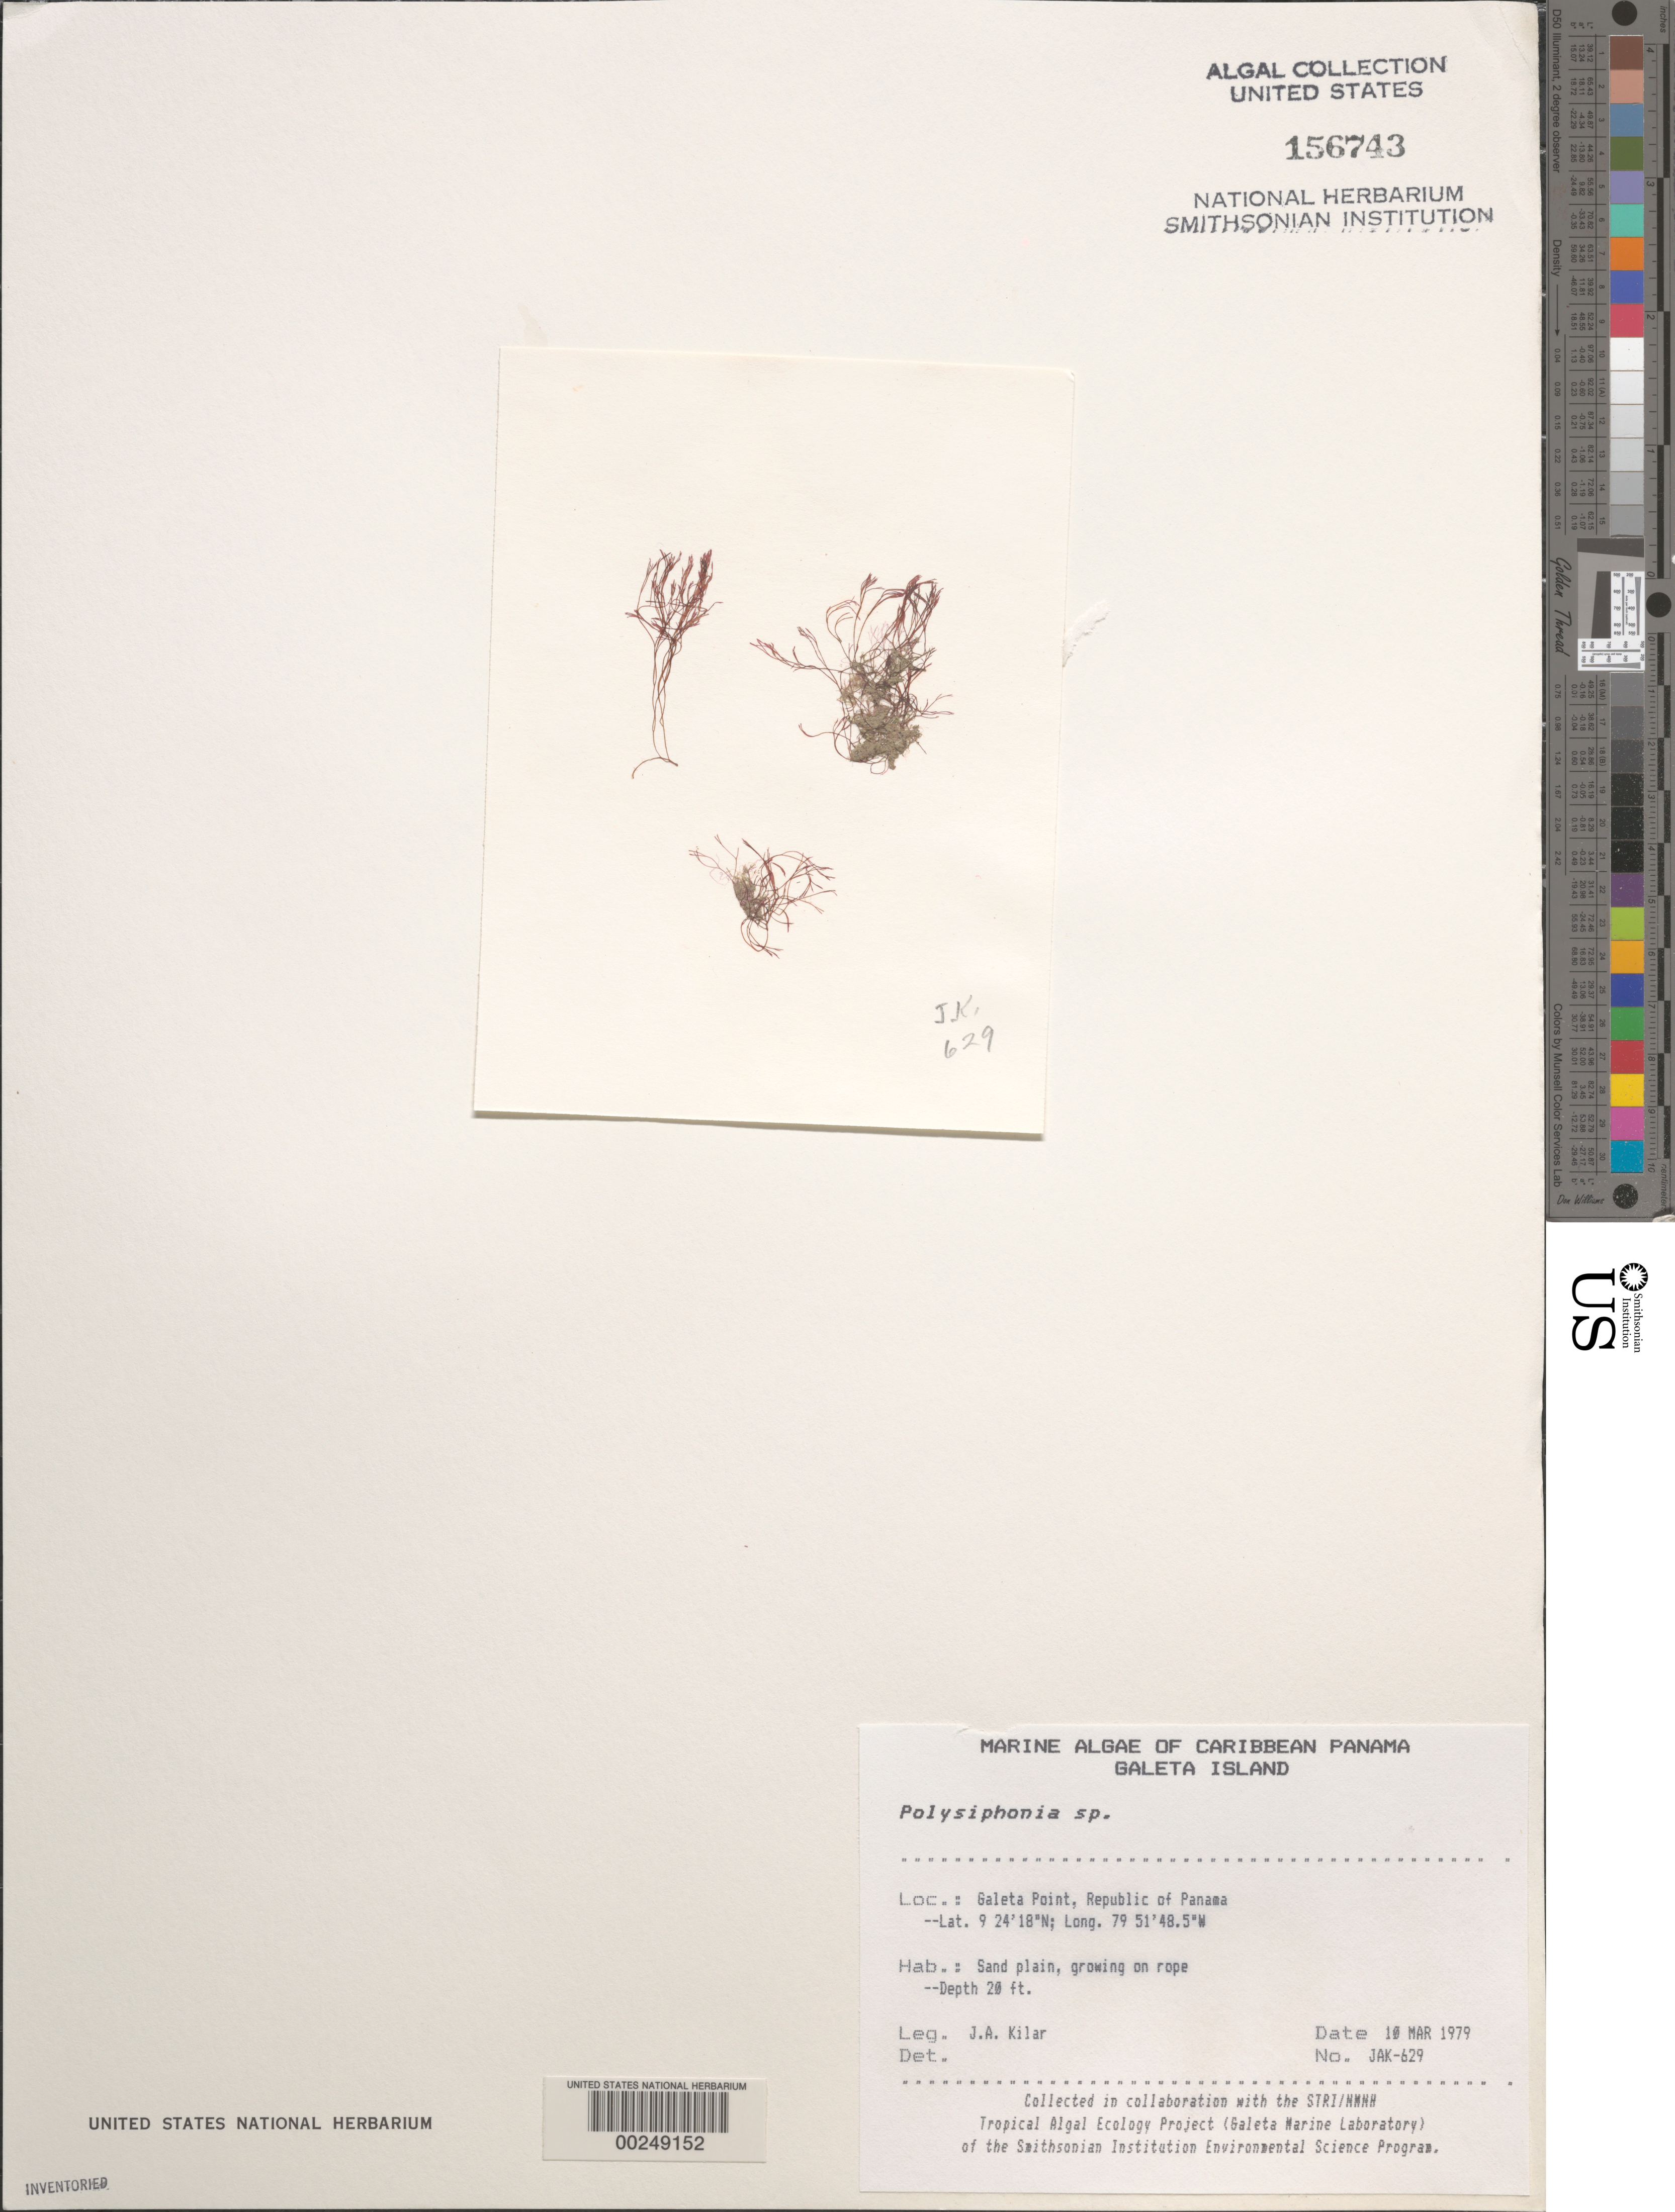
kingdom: Plantae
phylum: Rhodophyta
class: Florideophyceae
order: Ceramiales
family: Rhodomelaceae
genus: Polysiphonia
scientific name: Polysiphonia sp.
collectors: J. A. Kilar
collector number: JAK-629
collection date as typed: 10 Mar 1979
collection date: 1979-03-10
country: Panama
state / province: Colón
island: Galeta Island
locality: Galeta Point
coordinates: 9 24' 18" N, 79 51' 48.5" W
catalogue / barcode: US 156743